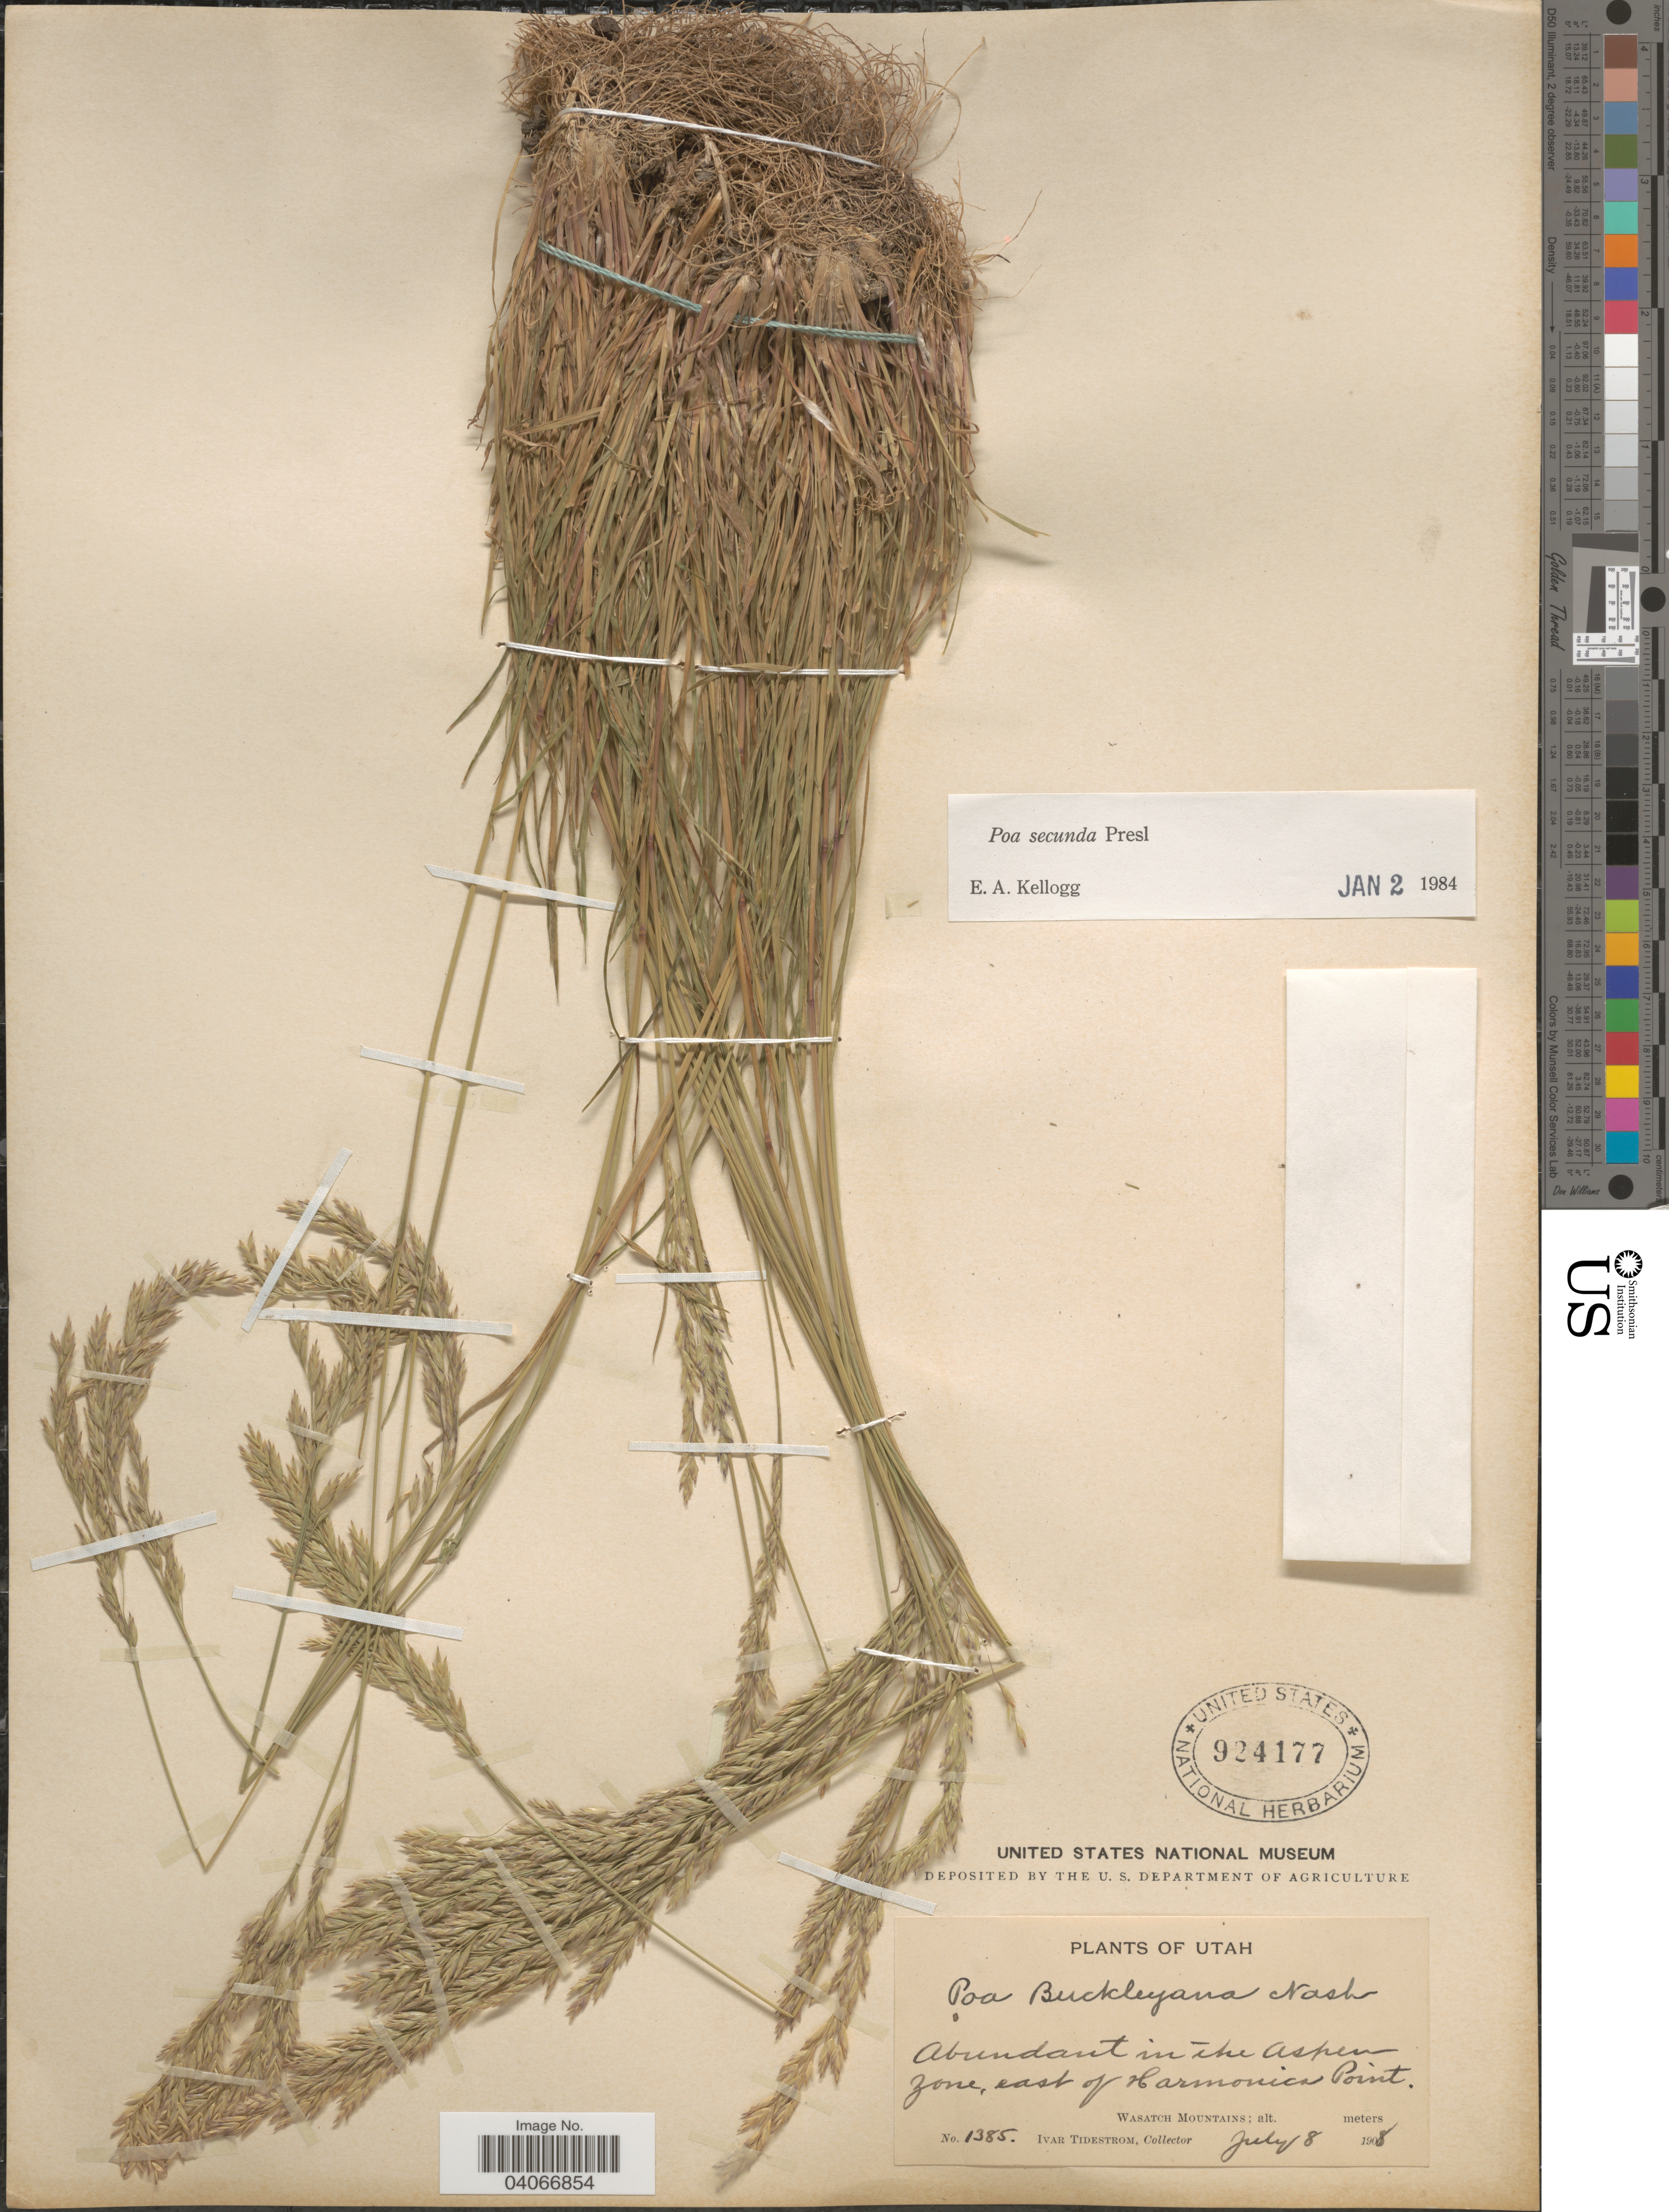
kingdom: Plantae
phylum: Tracheophyta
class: Liliopsida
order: Poales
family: Poaceae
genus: Poa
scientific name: Poa secunda subsp. secunda var. scabrella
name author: (Thurb.) Soreng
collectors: I. F. Tidestrom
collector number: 1385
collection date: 1908-07-08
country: United States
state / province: Utah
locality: Abundant in the Aspen Zone, east of Harmonica Point. Wasatch Mountains.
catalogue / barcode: US 924177